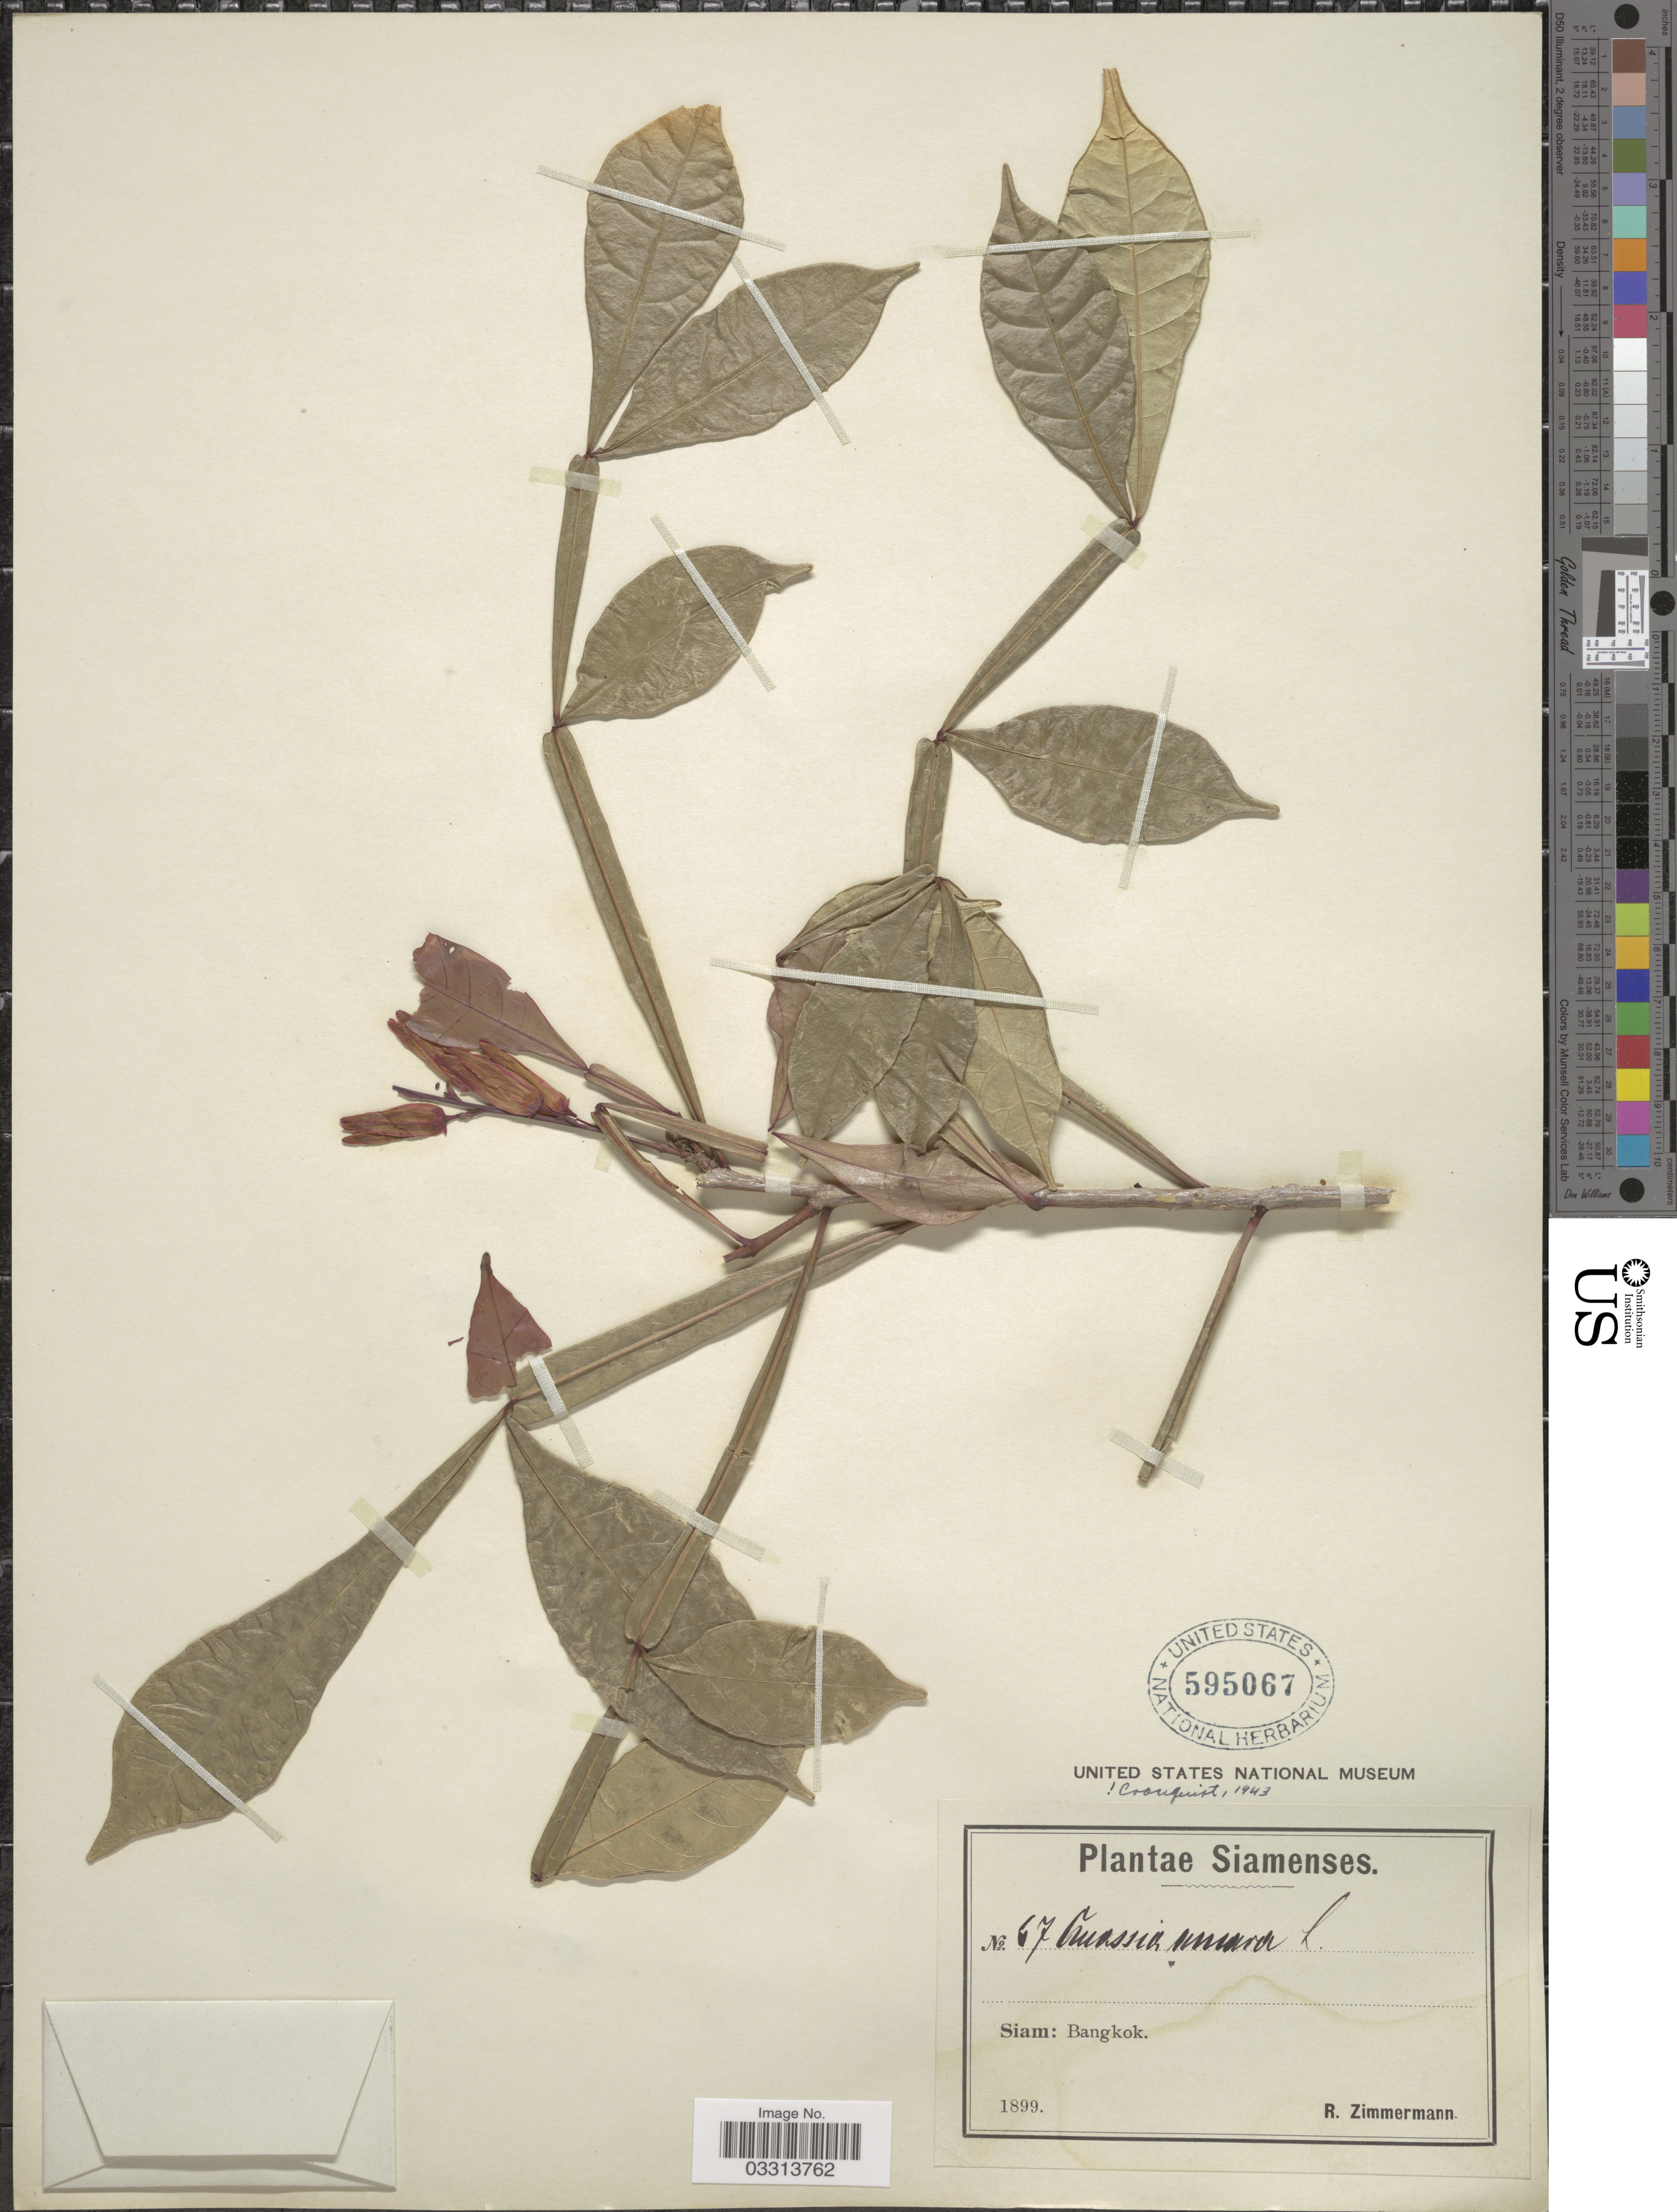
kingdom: Plantae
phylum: Tracheophyta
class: Magnoliopsida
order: Sapindales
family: Simaroubaceae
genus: Quassia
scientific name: Quassia amara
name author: L.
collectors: R. Zimmermann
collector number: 67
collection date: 1899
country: Thailand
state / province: Bangkok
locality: Siam.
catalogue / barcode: US 595067